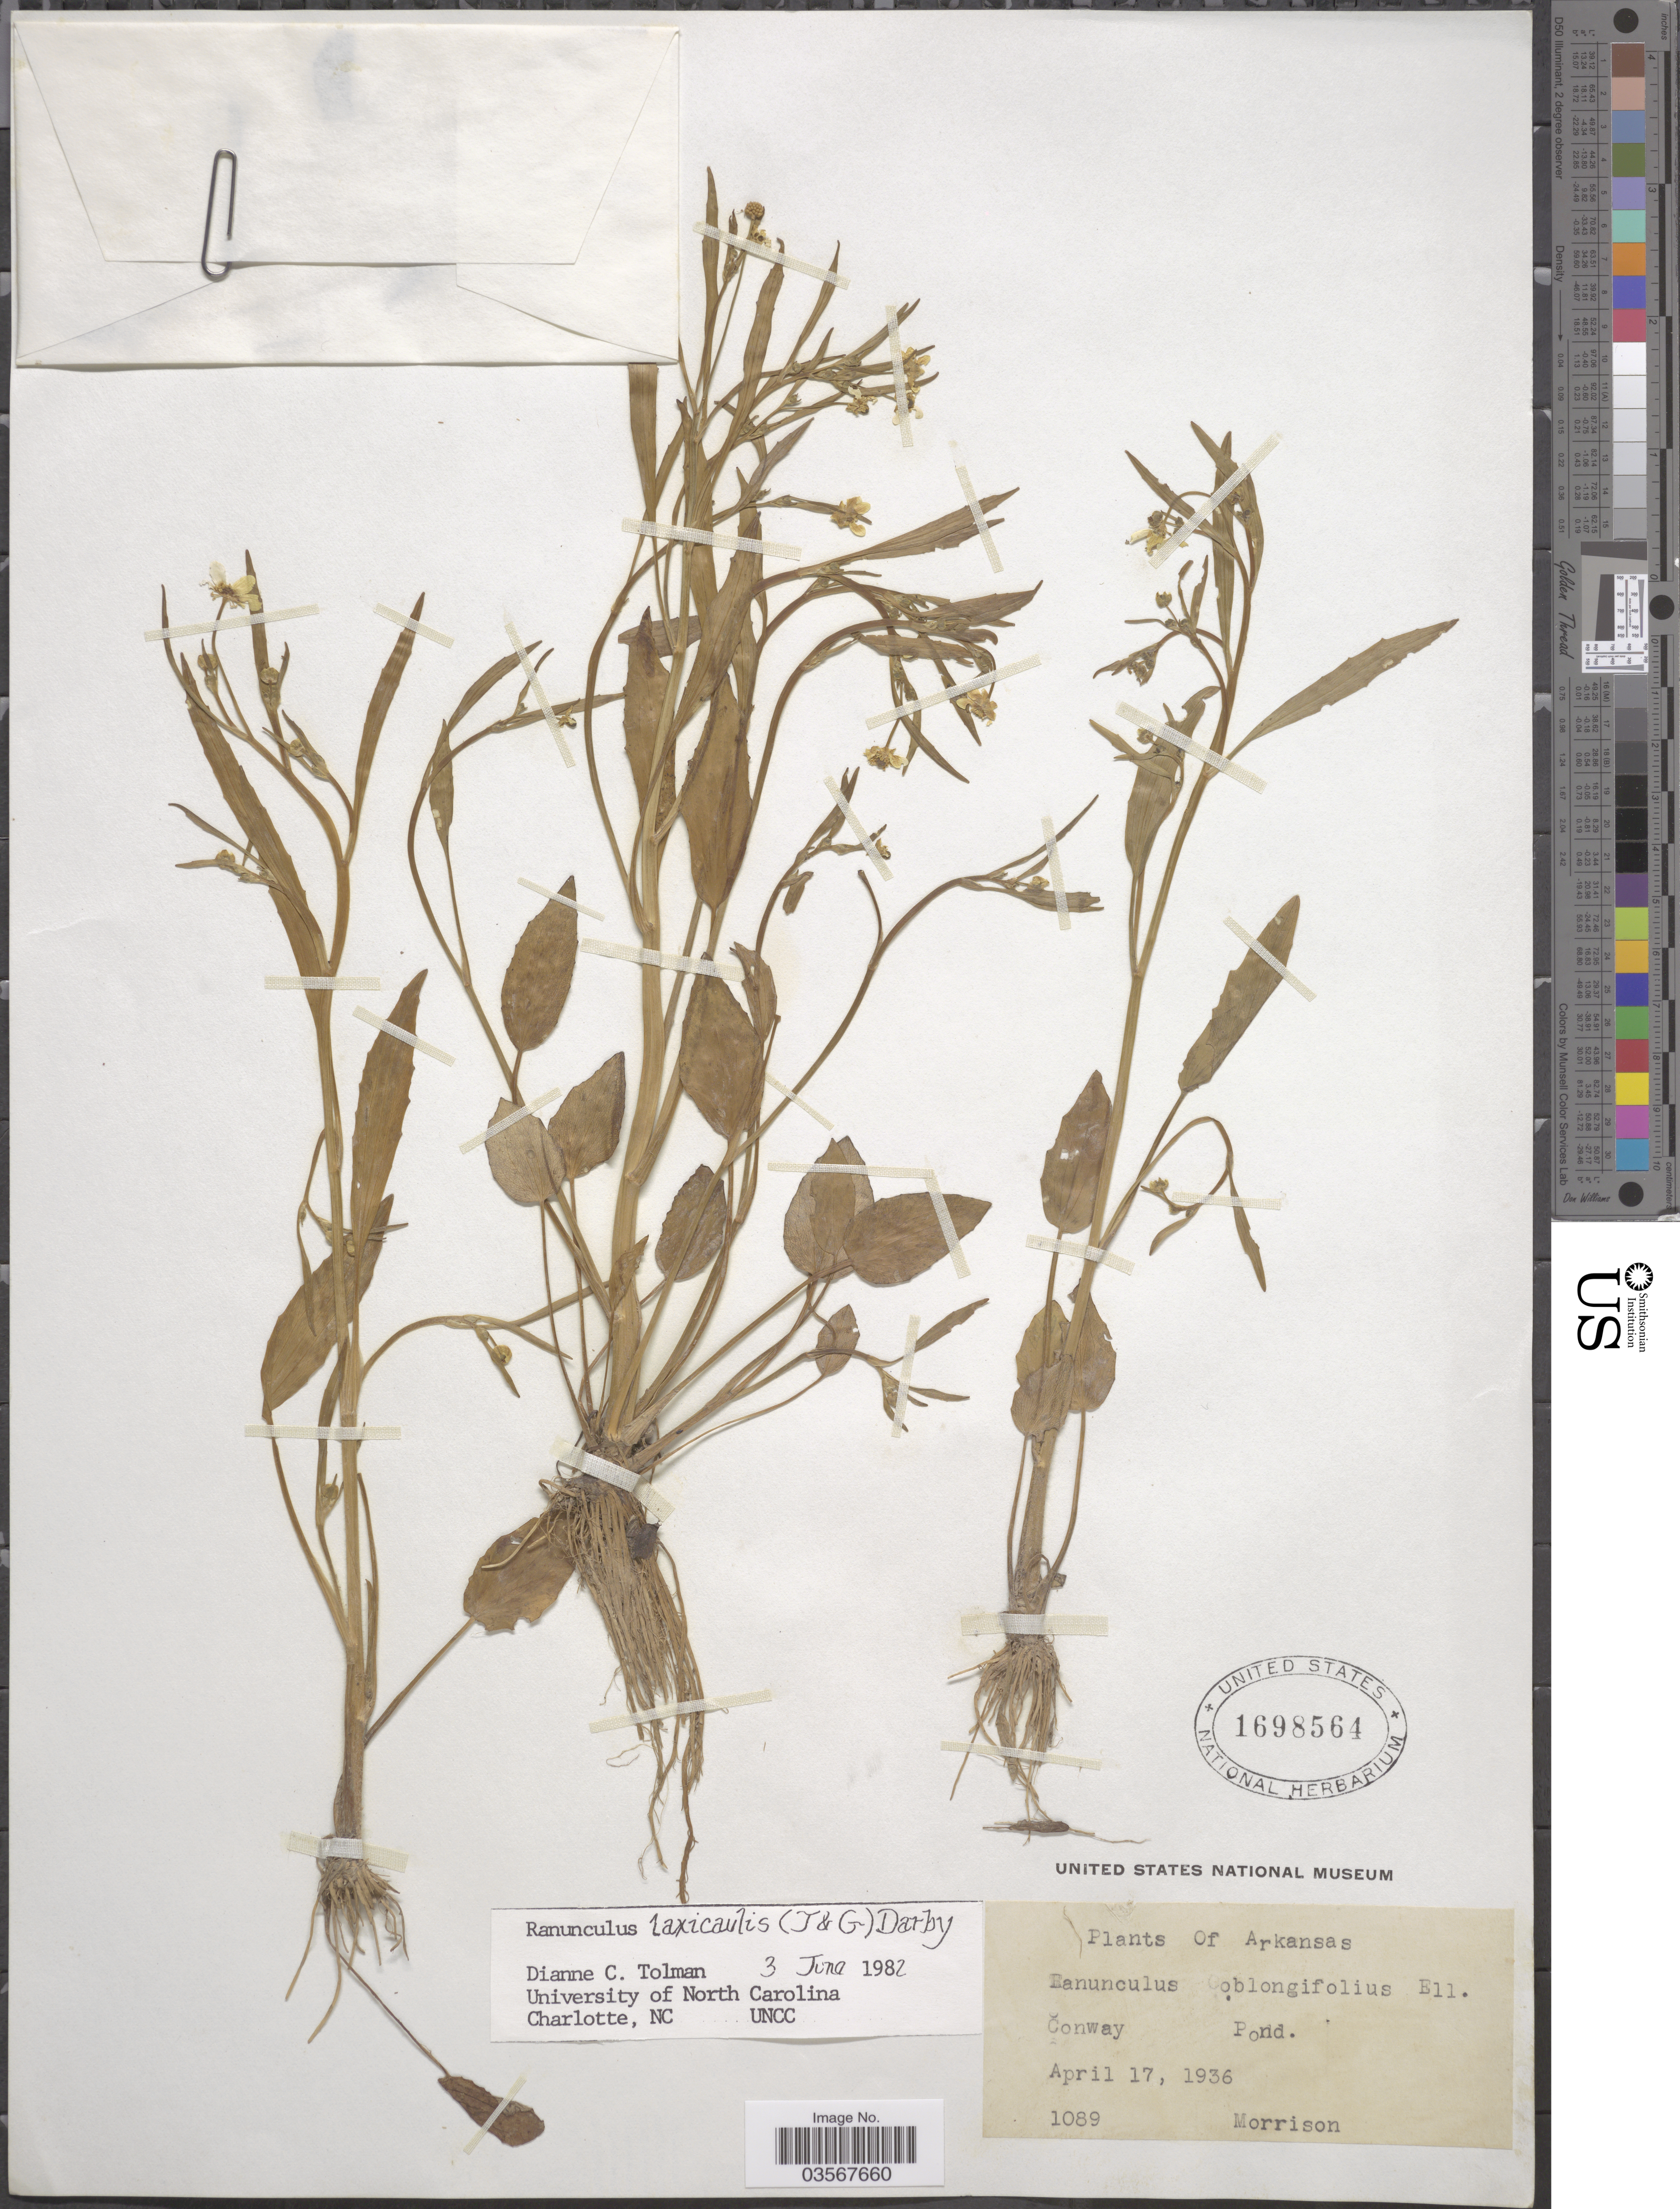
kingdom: Plantae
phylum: Tracheophyta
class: Magnoliopsida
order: Ranunculales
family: Ranunculaceae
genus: Ranunculus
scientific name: Ranunculus laxicaulis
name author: (Torr. & A. Gray) Darby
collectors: Morrison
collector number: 1089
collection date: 1936-04-17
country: United States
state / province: Arkansas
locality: Conway Pond.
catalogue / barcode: US 1698564